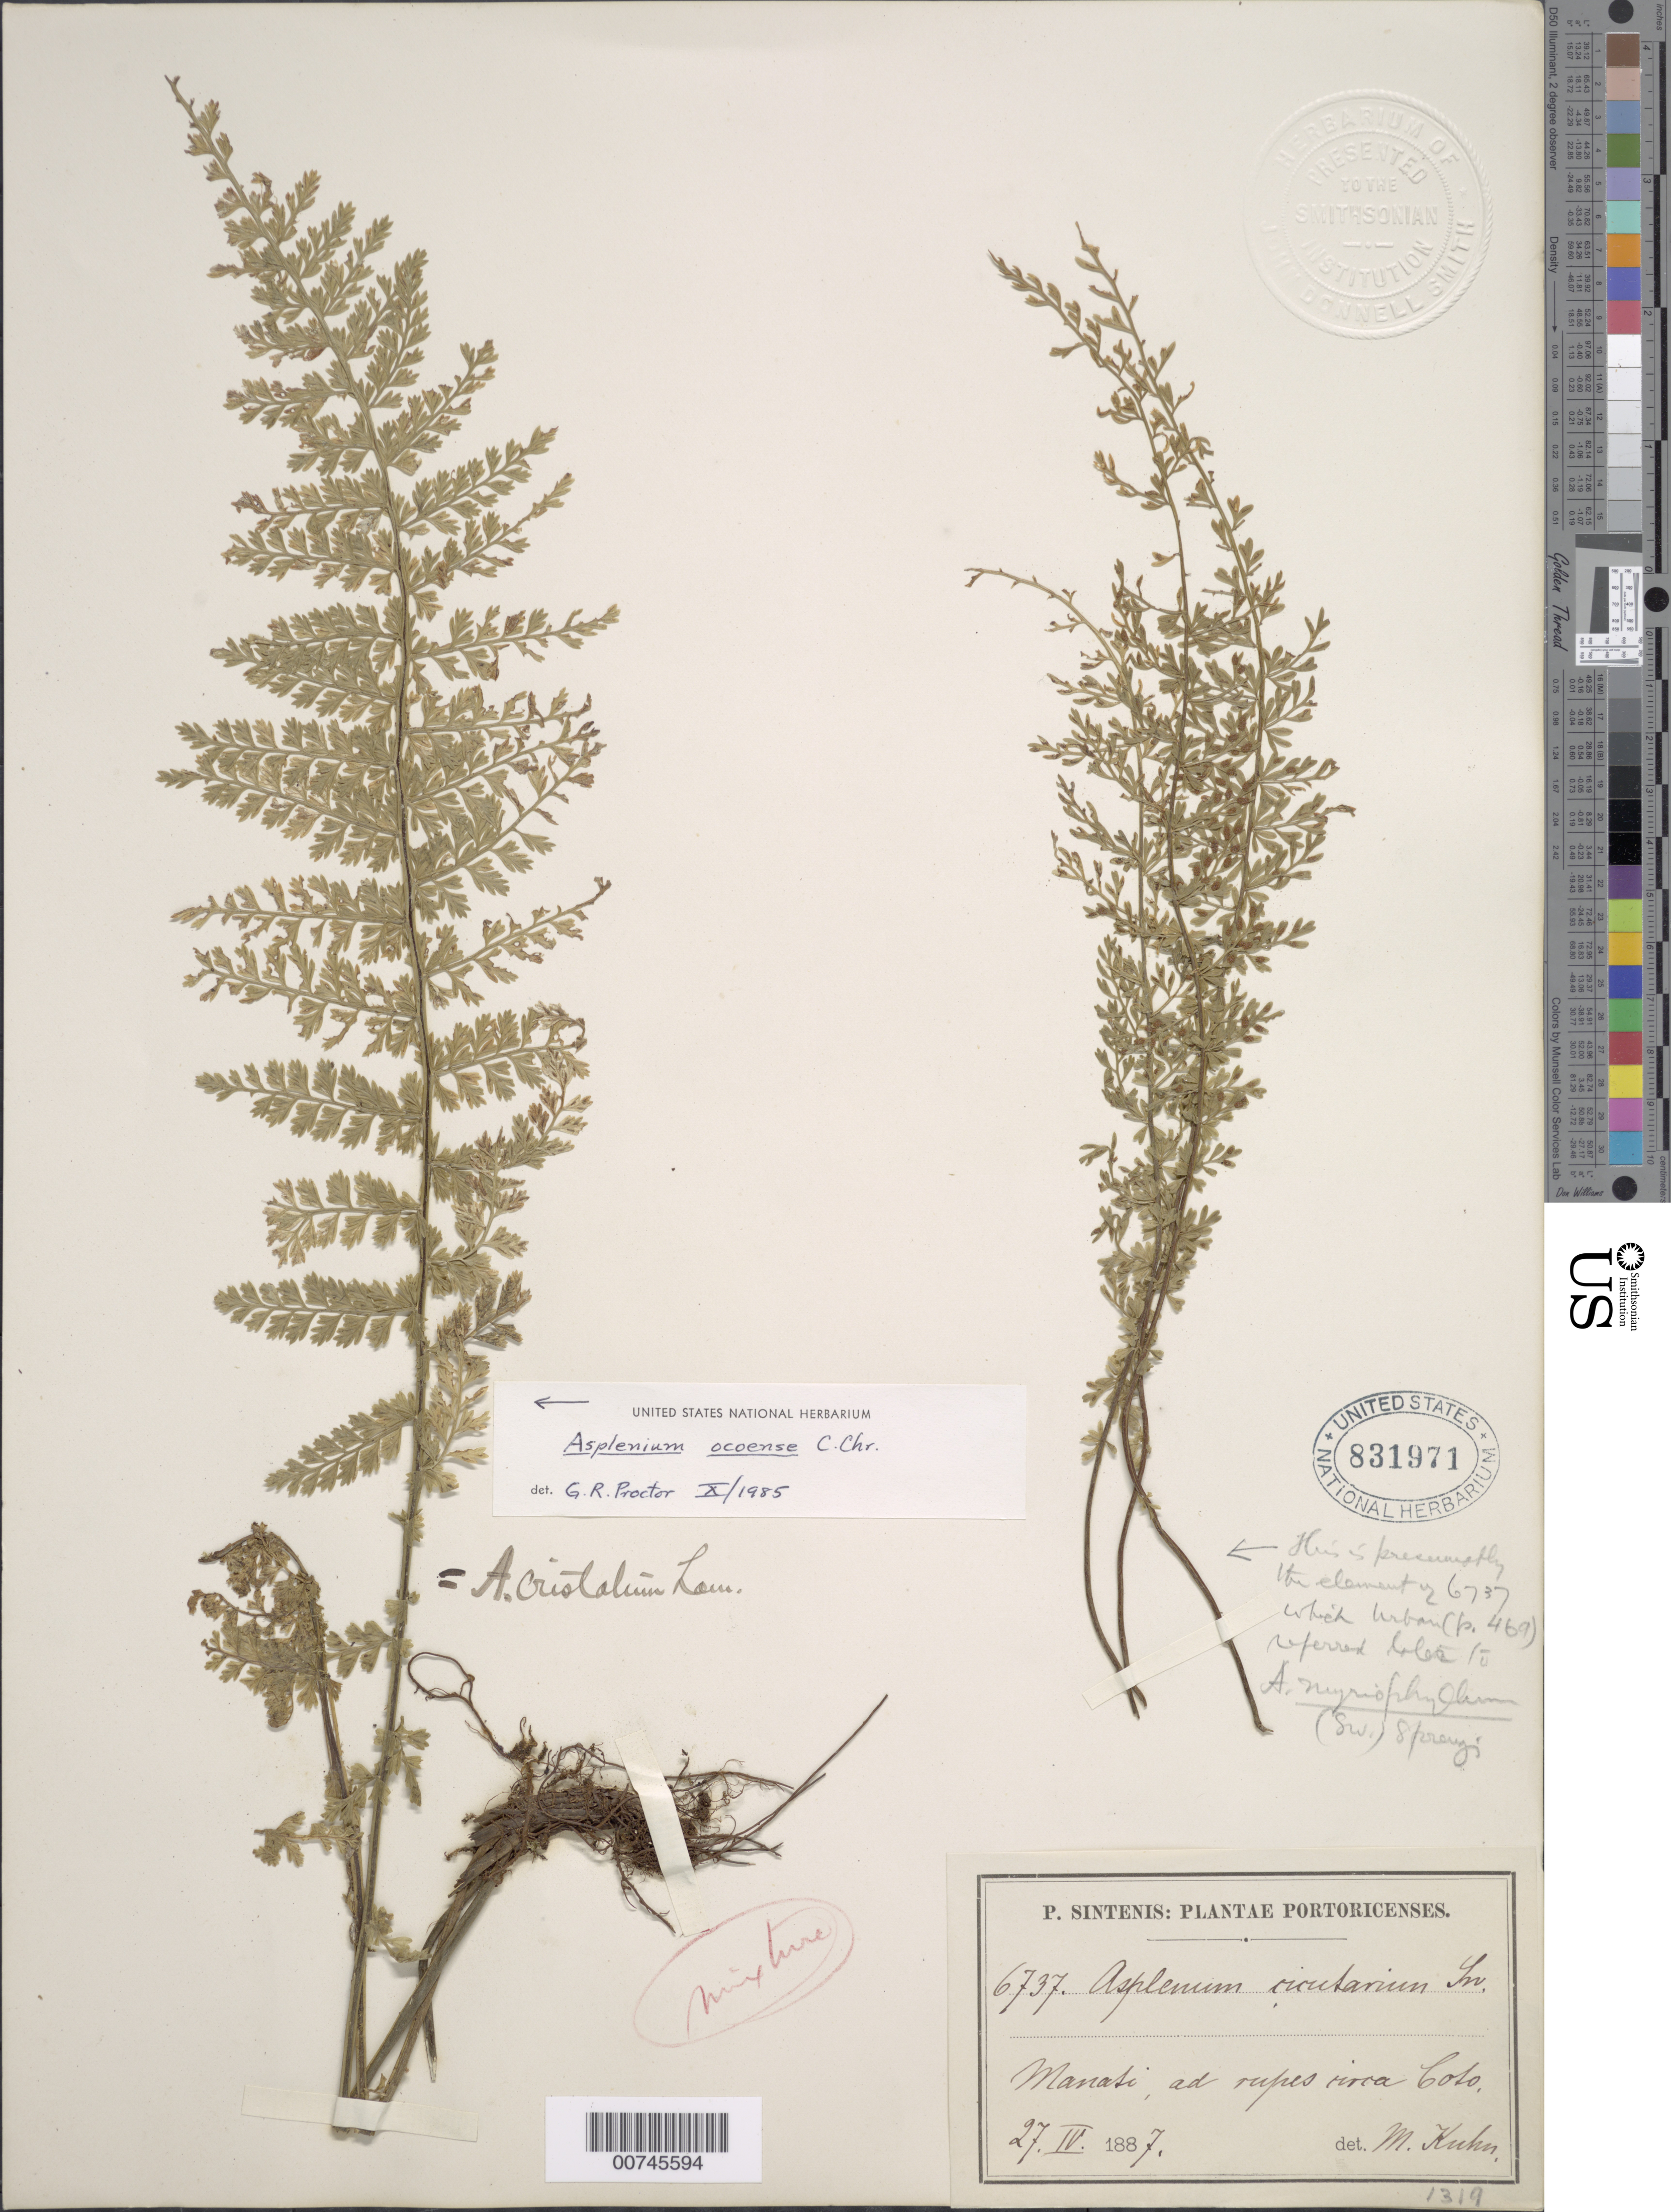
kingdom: Plantae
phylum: Tracheophyta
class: Polypodiopsida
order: Polypodiales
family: Aspleniaceae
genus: Asplenium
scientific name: Asplenium ocoense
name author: C. Chr.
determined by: Proctor, G. R.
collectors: P. Sintenis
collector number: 6737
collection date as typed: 27 Apr 1887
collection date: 1887-04-27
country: Puerto Rico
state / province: Manatí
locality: Manatí, ad rupes circa Coto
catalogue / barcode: US 831971